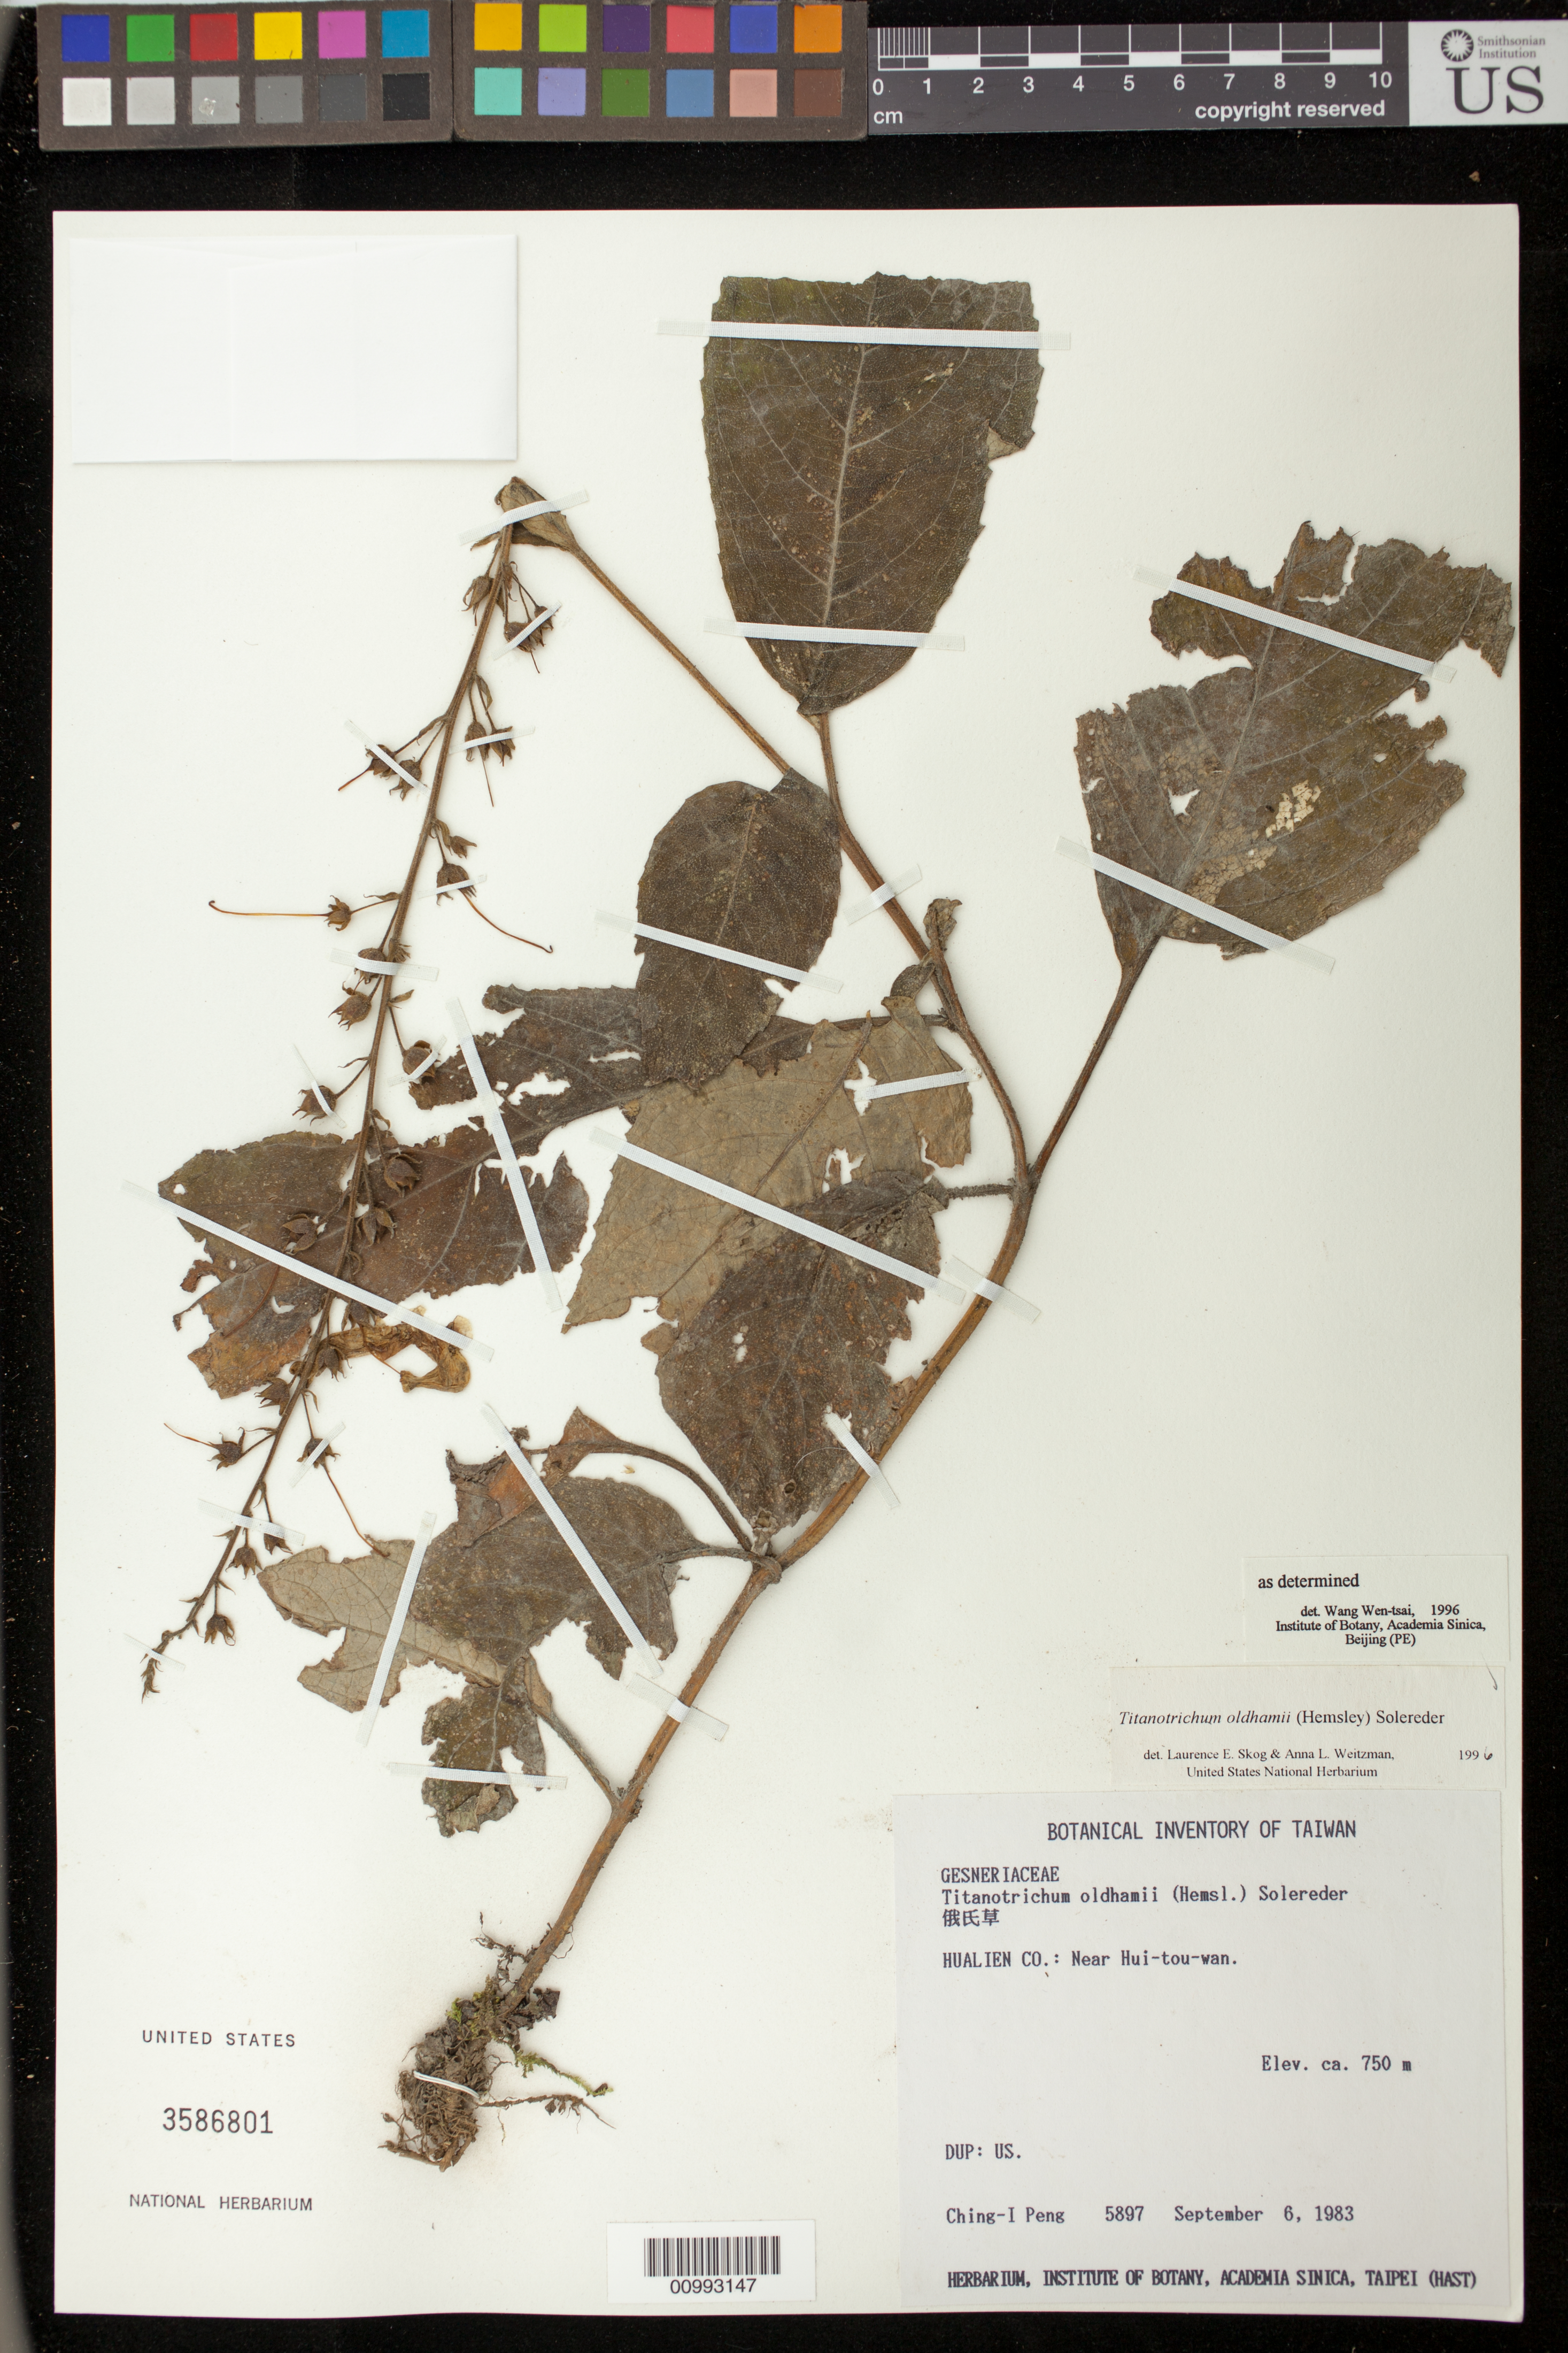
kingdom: Plantae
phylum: Tracheophyta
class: Magnoliopsida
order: Lamiales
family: Gesneriaceae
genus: Titanotrichum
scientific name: Titanotrichum oldhamii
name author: (Hemsl.) Soler.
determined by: Skog, L. E.; Weitzman, A. L.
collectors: C.-I Peng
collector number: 5897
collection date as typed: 06 Sep 1983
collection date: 1983-09-06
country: Taiwan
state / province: Hualien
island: Taiwan [Formosa]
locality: Hualien Co.: nea Hui-tou-wan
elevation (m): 750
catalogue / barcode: US 3586801